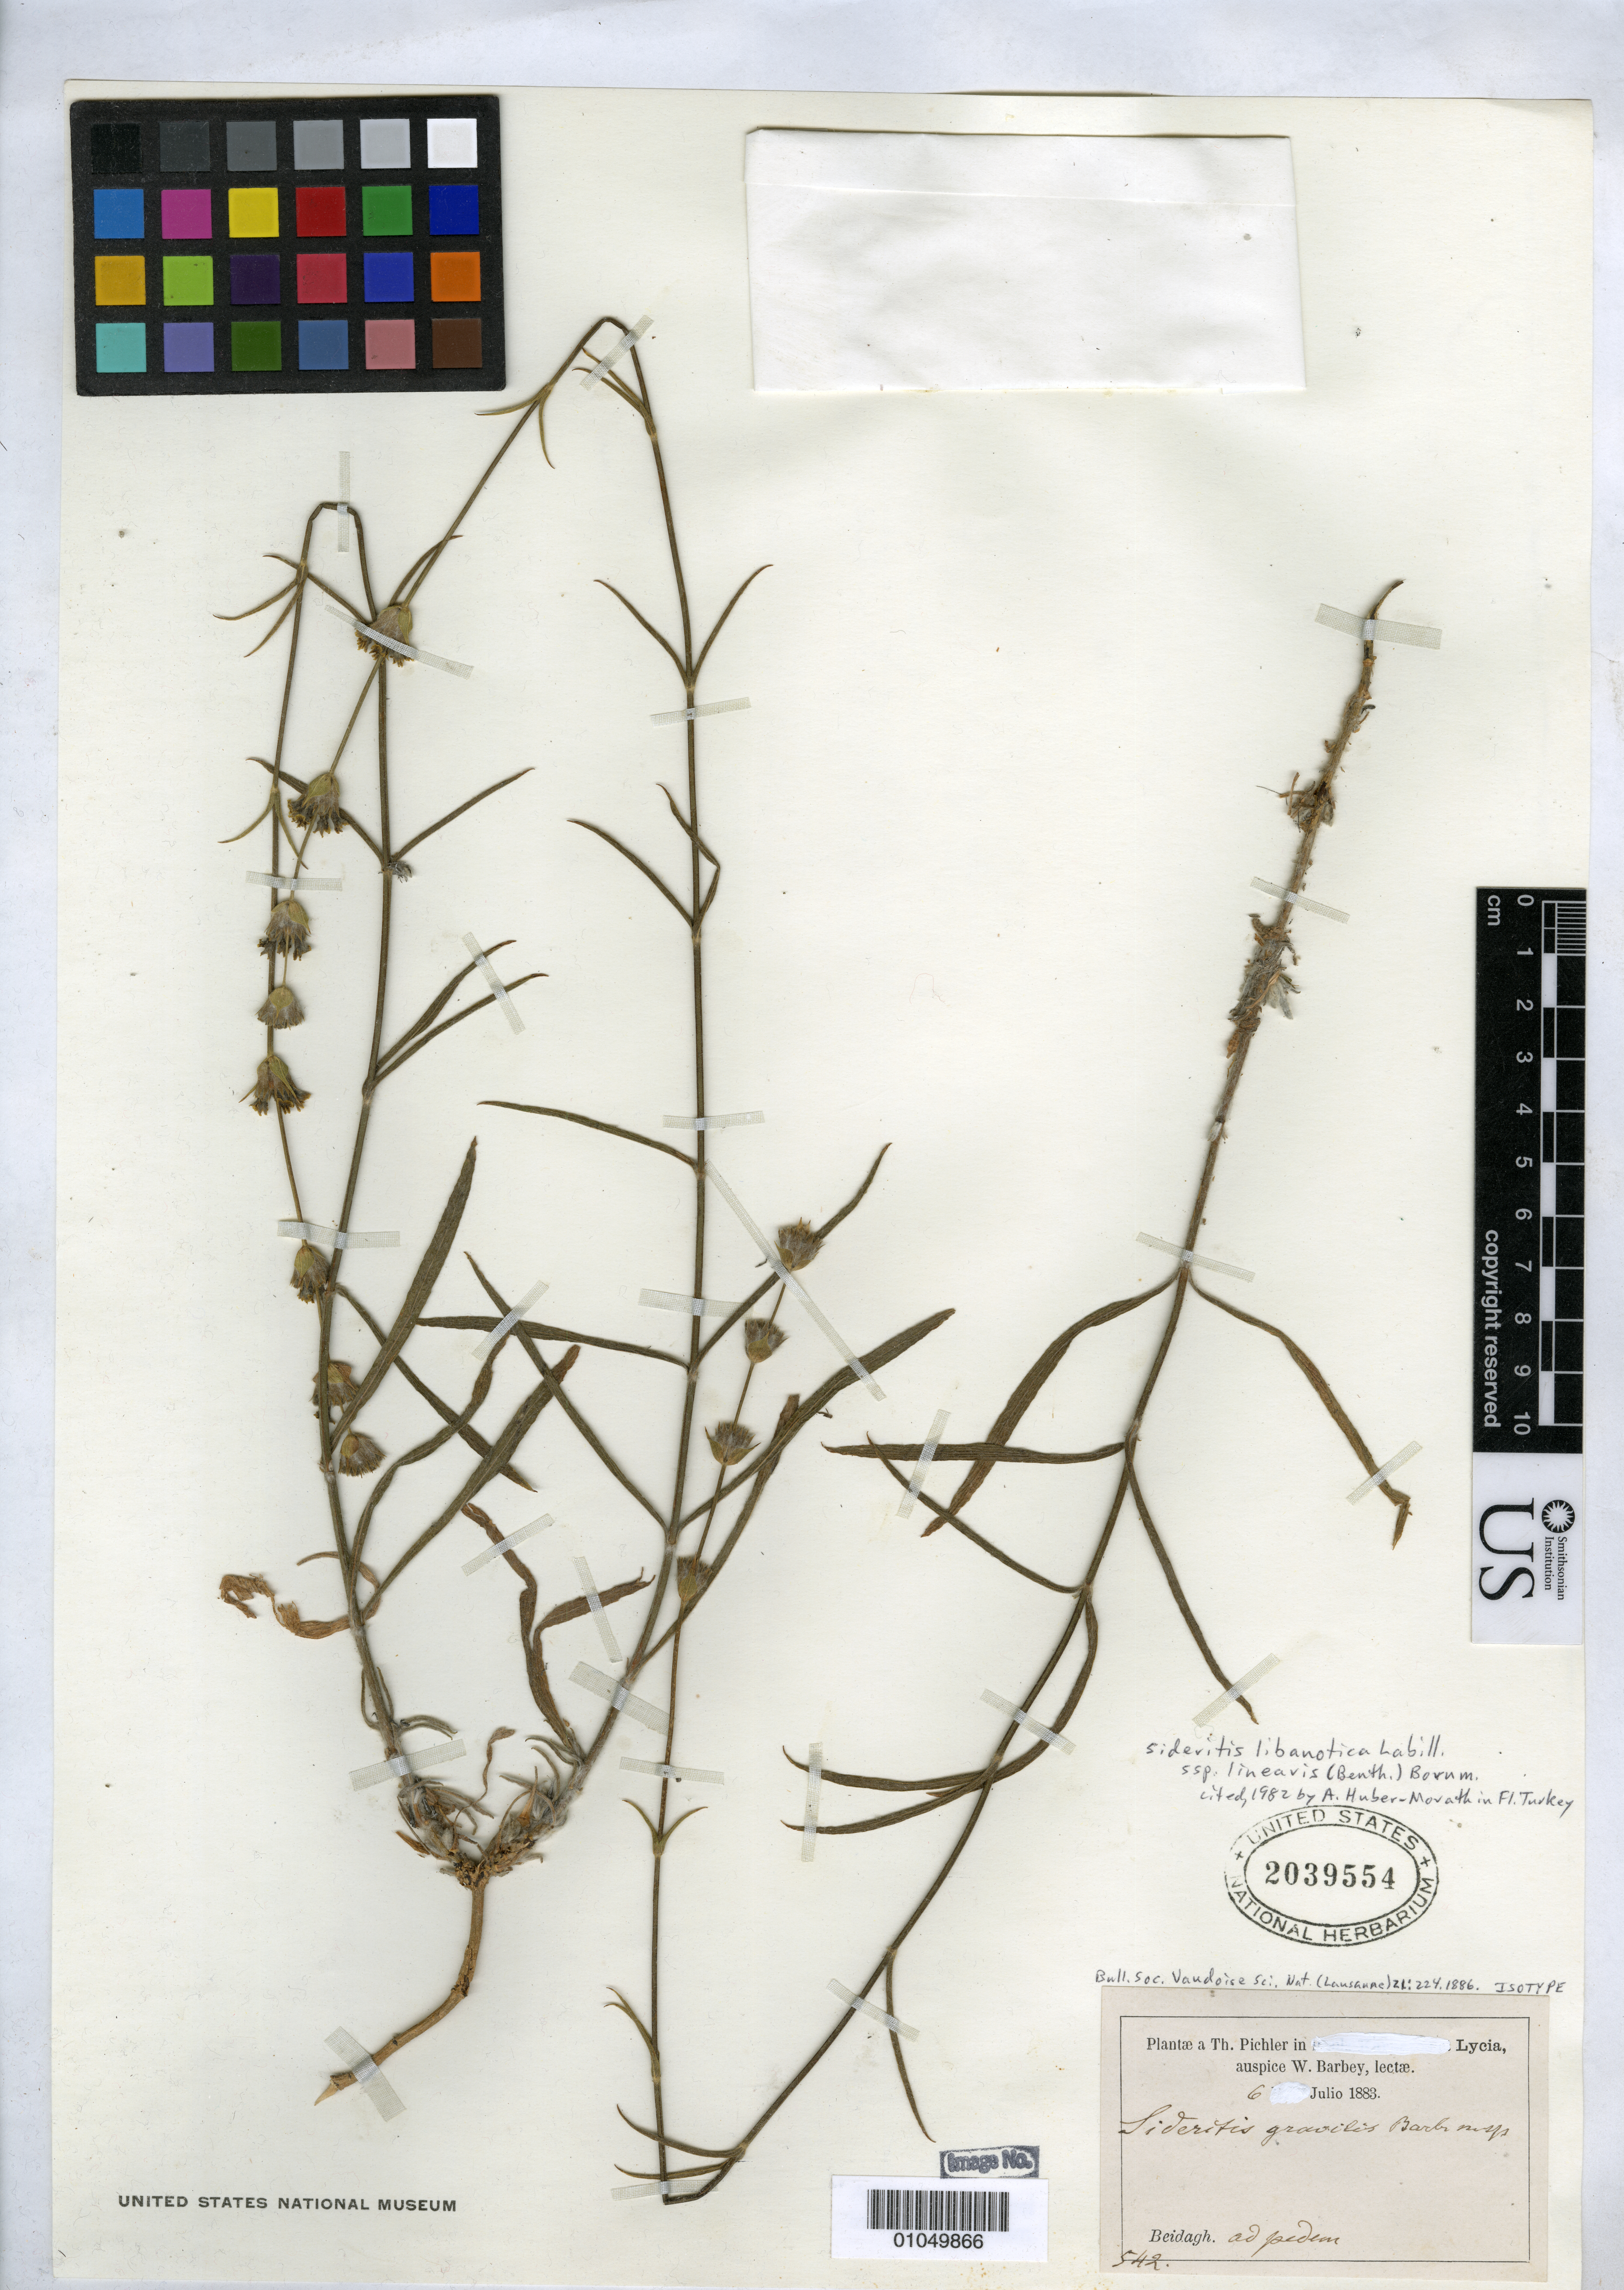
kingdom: Plantae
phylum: Tracheophyta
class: Magnoliopsida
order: Lamiales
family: Lamiaceae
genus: Sideritis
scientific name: Sideritis gracilis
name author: Barbey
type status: Isotype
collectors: T. Pichler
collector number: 542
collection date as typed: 06 Jul 1883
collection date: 1883-07-06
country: Turkey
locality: Lycia.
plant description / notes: Currently accepted name as cited by A. Huber-Morath in Fl. Turkey (1982).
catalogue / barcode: US 2039554